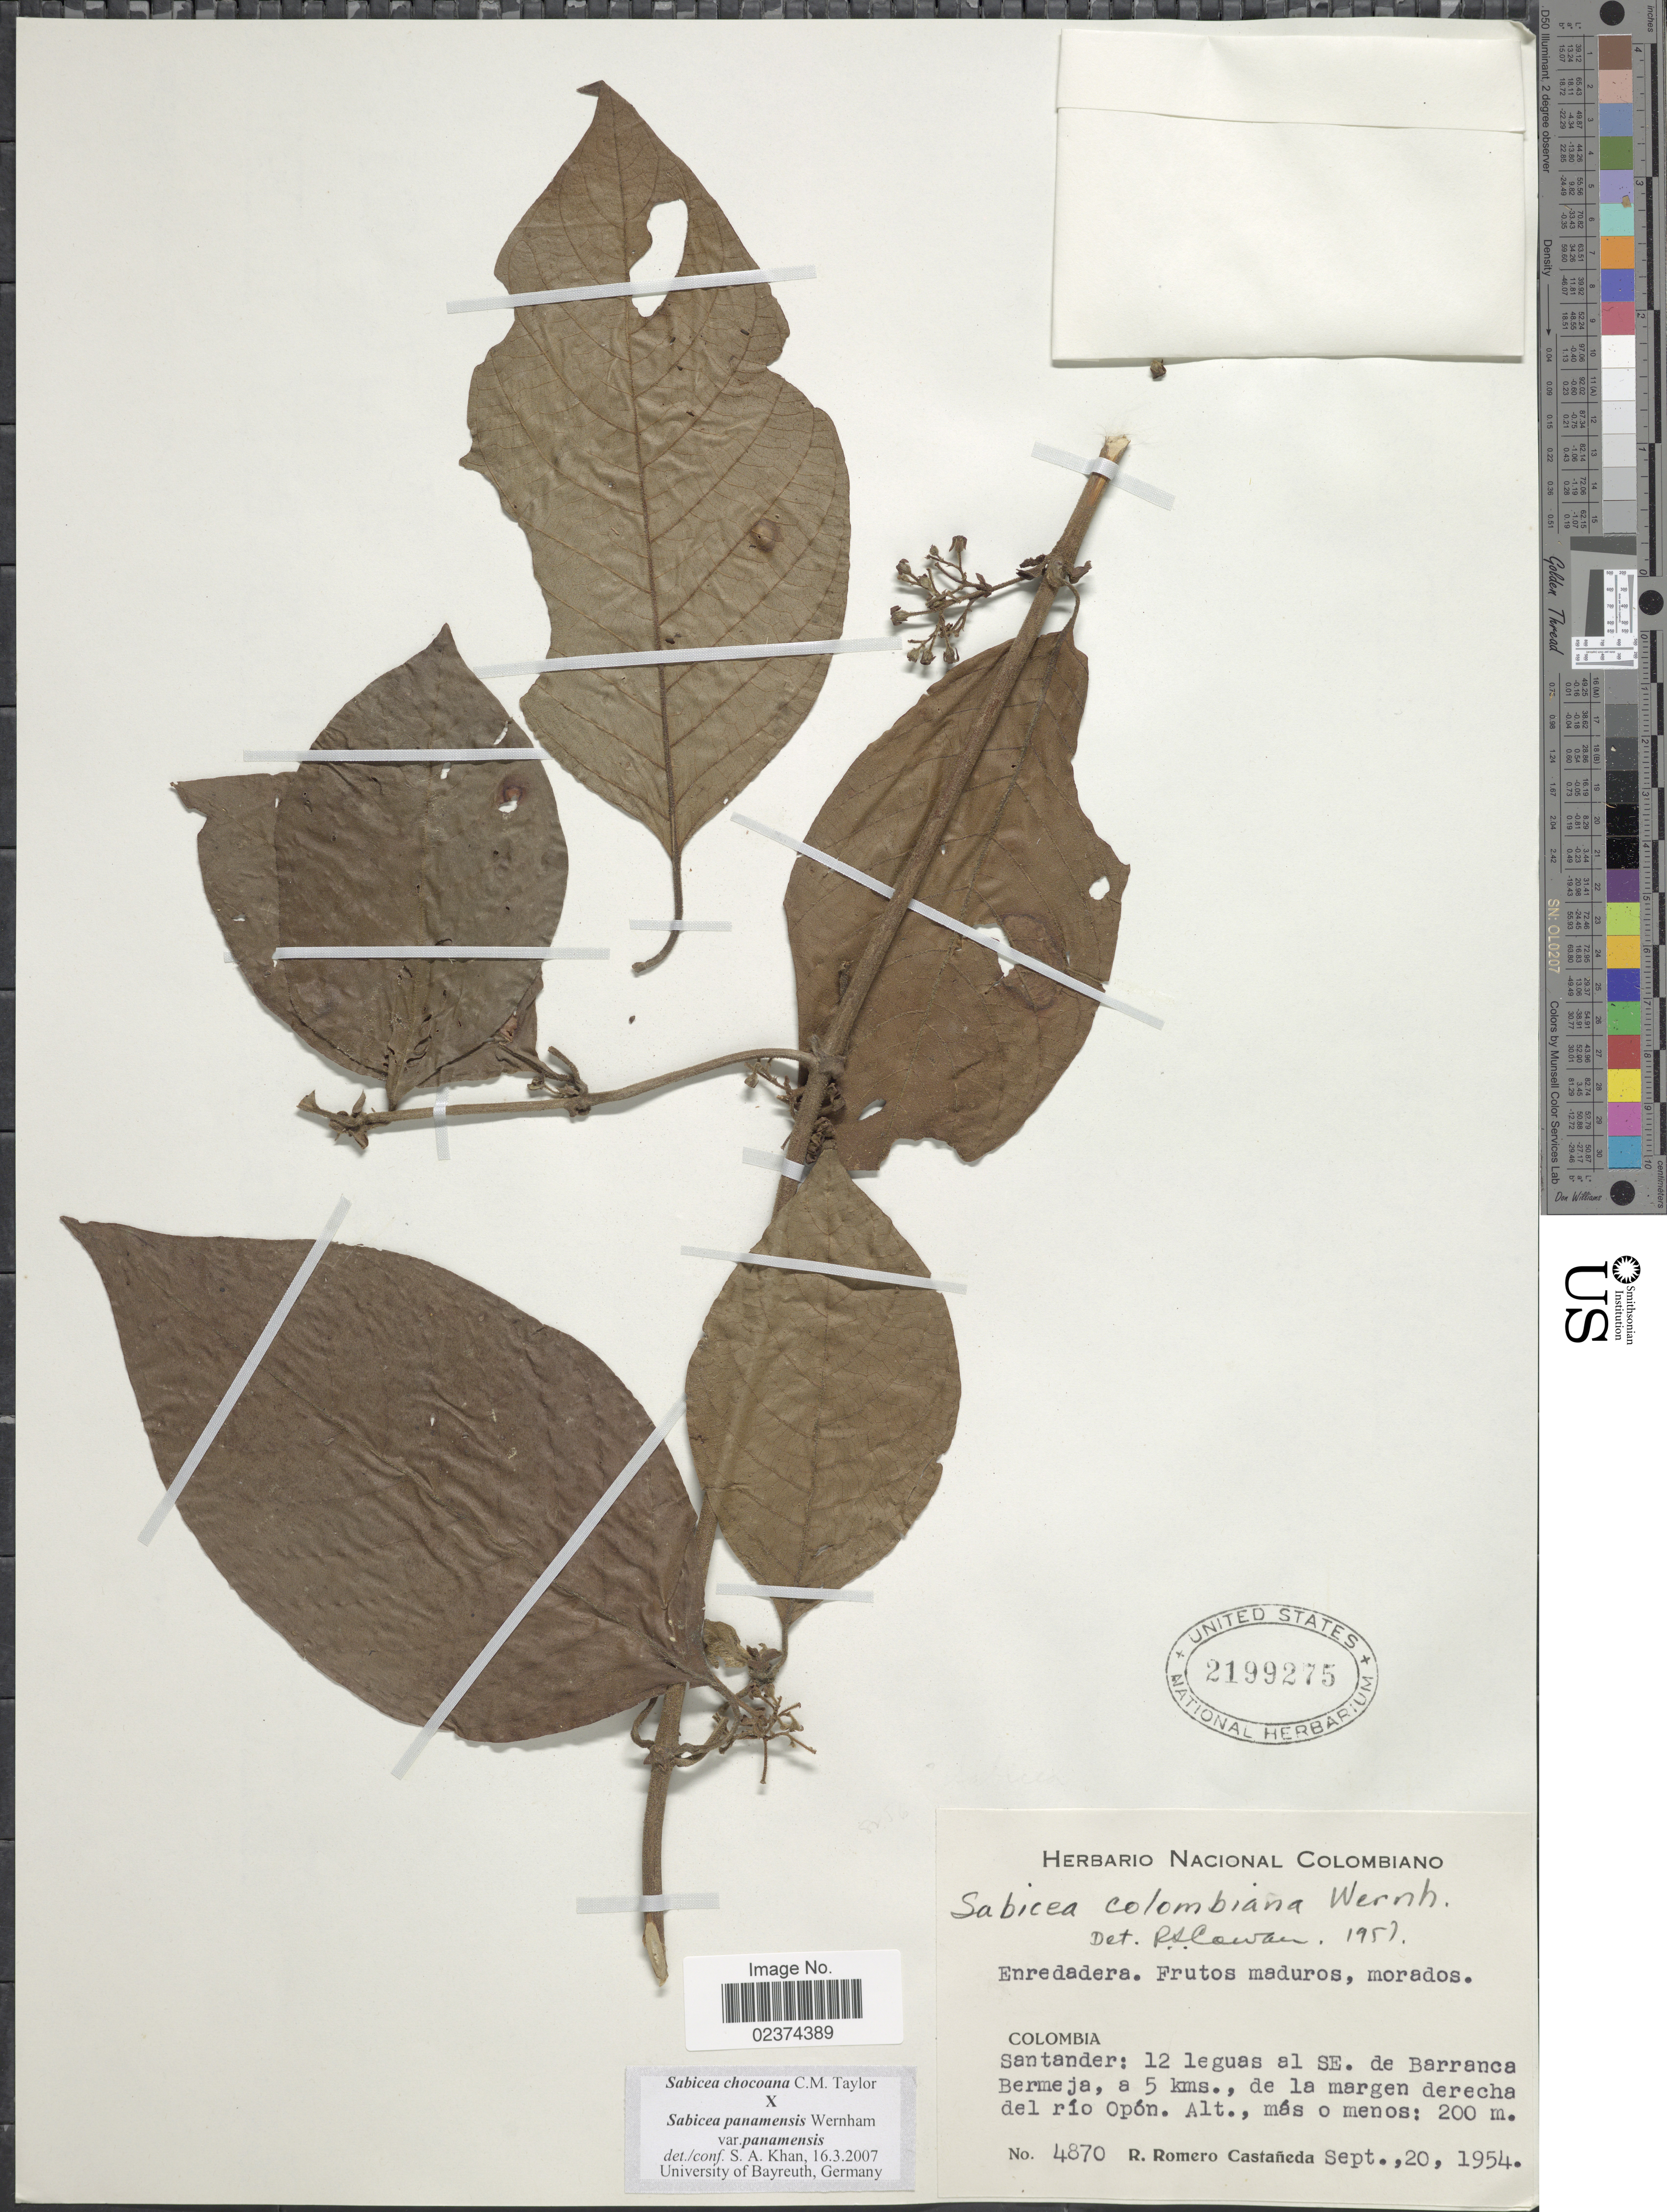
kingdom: Plantae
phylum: Tracheophyta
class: Magnoliopsida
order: Gentianales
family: Rubiaceae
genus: Sabicea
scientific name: Sabicea chocoana x S. panamensis Wernham var. panamensis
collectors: R. Romero Castañeda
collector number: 4870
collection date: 1954-09-20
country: Colombia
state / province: Santander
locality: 12 leguas al SE de Barranca Bermeja, a 5 kms., de la margen derecha del río Opón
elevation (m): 200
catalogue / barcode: US 2199275